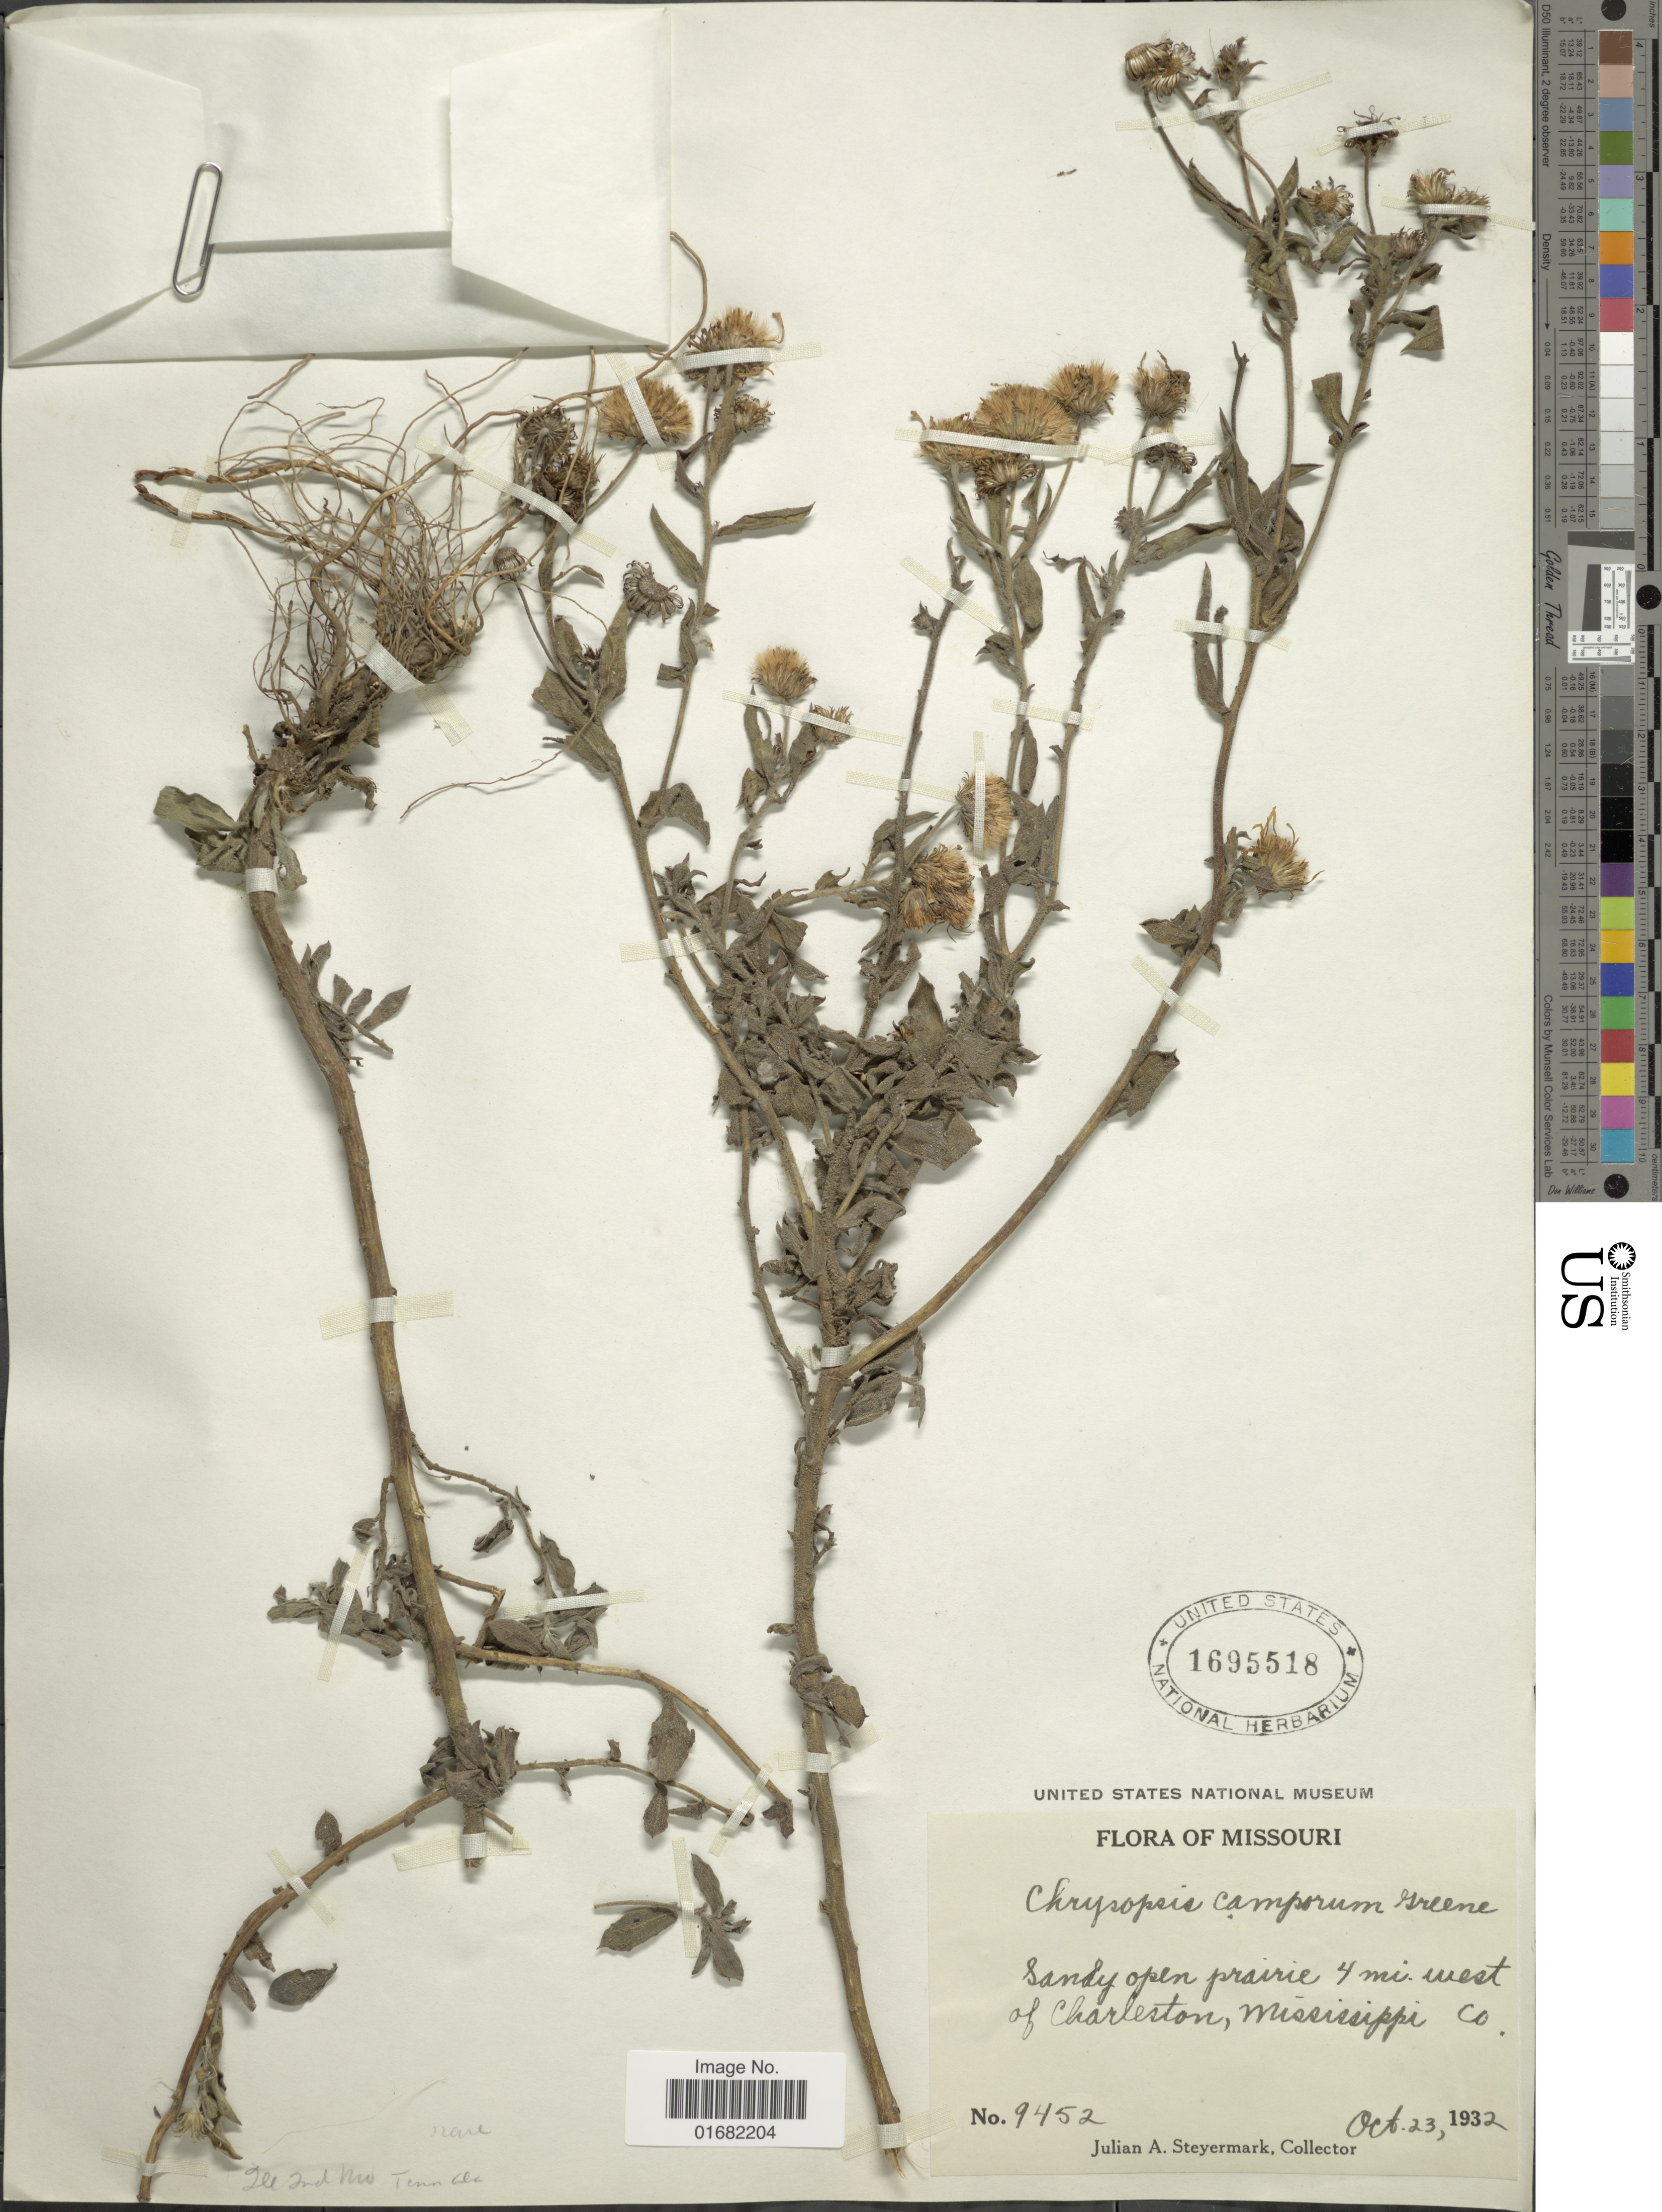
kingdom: Plantae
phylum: Tracheophyta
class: Magnoliopsida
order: Asterales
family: Asteraceae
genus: Heterotheca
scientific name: Heterotheca camporum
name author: (Greene) Shinners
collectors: J. Steyermark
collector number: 9452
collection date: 1932-10-23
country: United States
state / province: Missouri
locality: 4 mi. west of Charleston, Mississippi Co.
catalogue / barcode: US 1695518